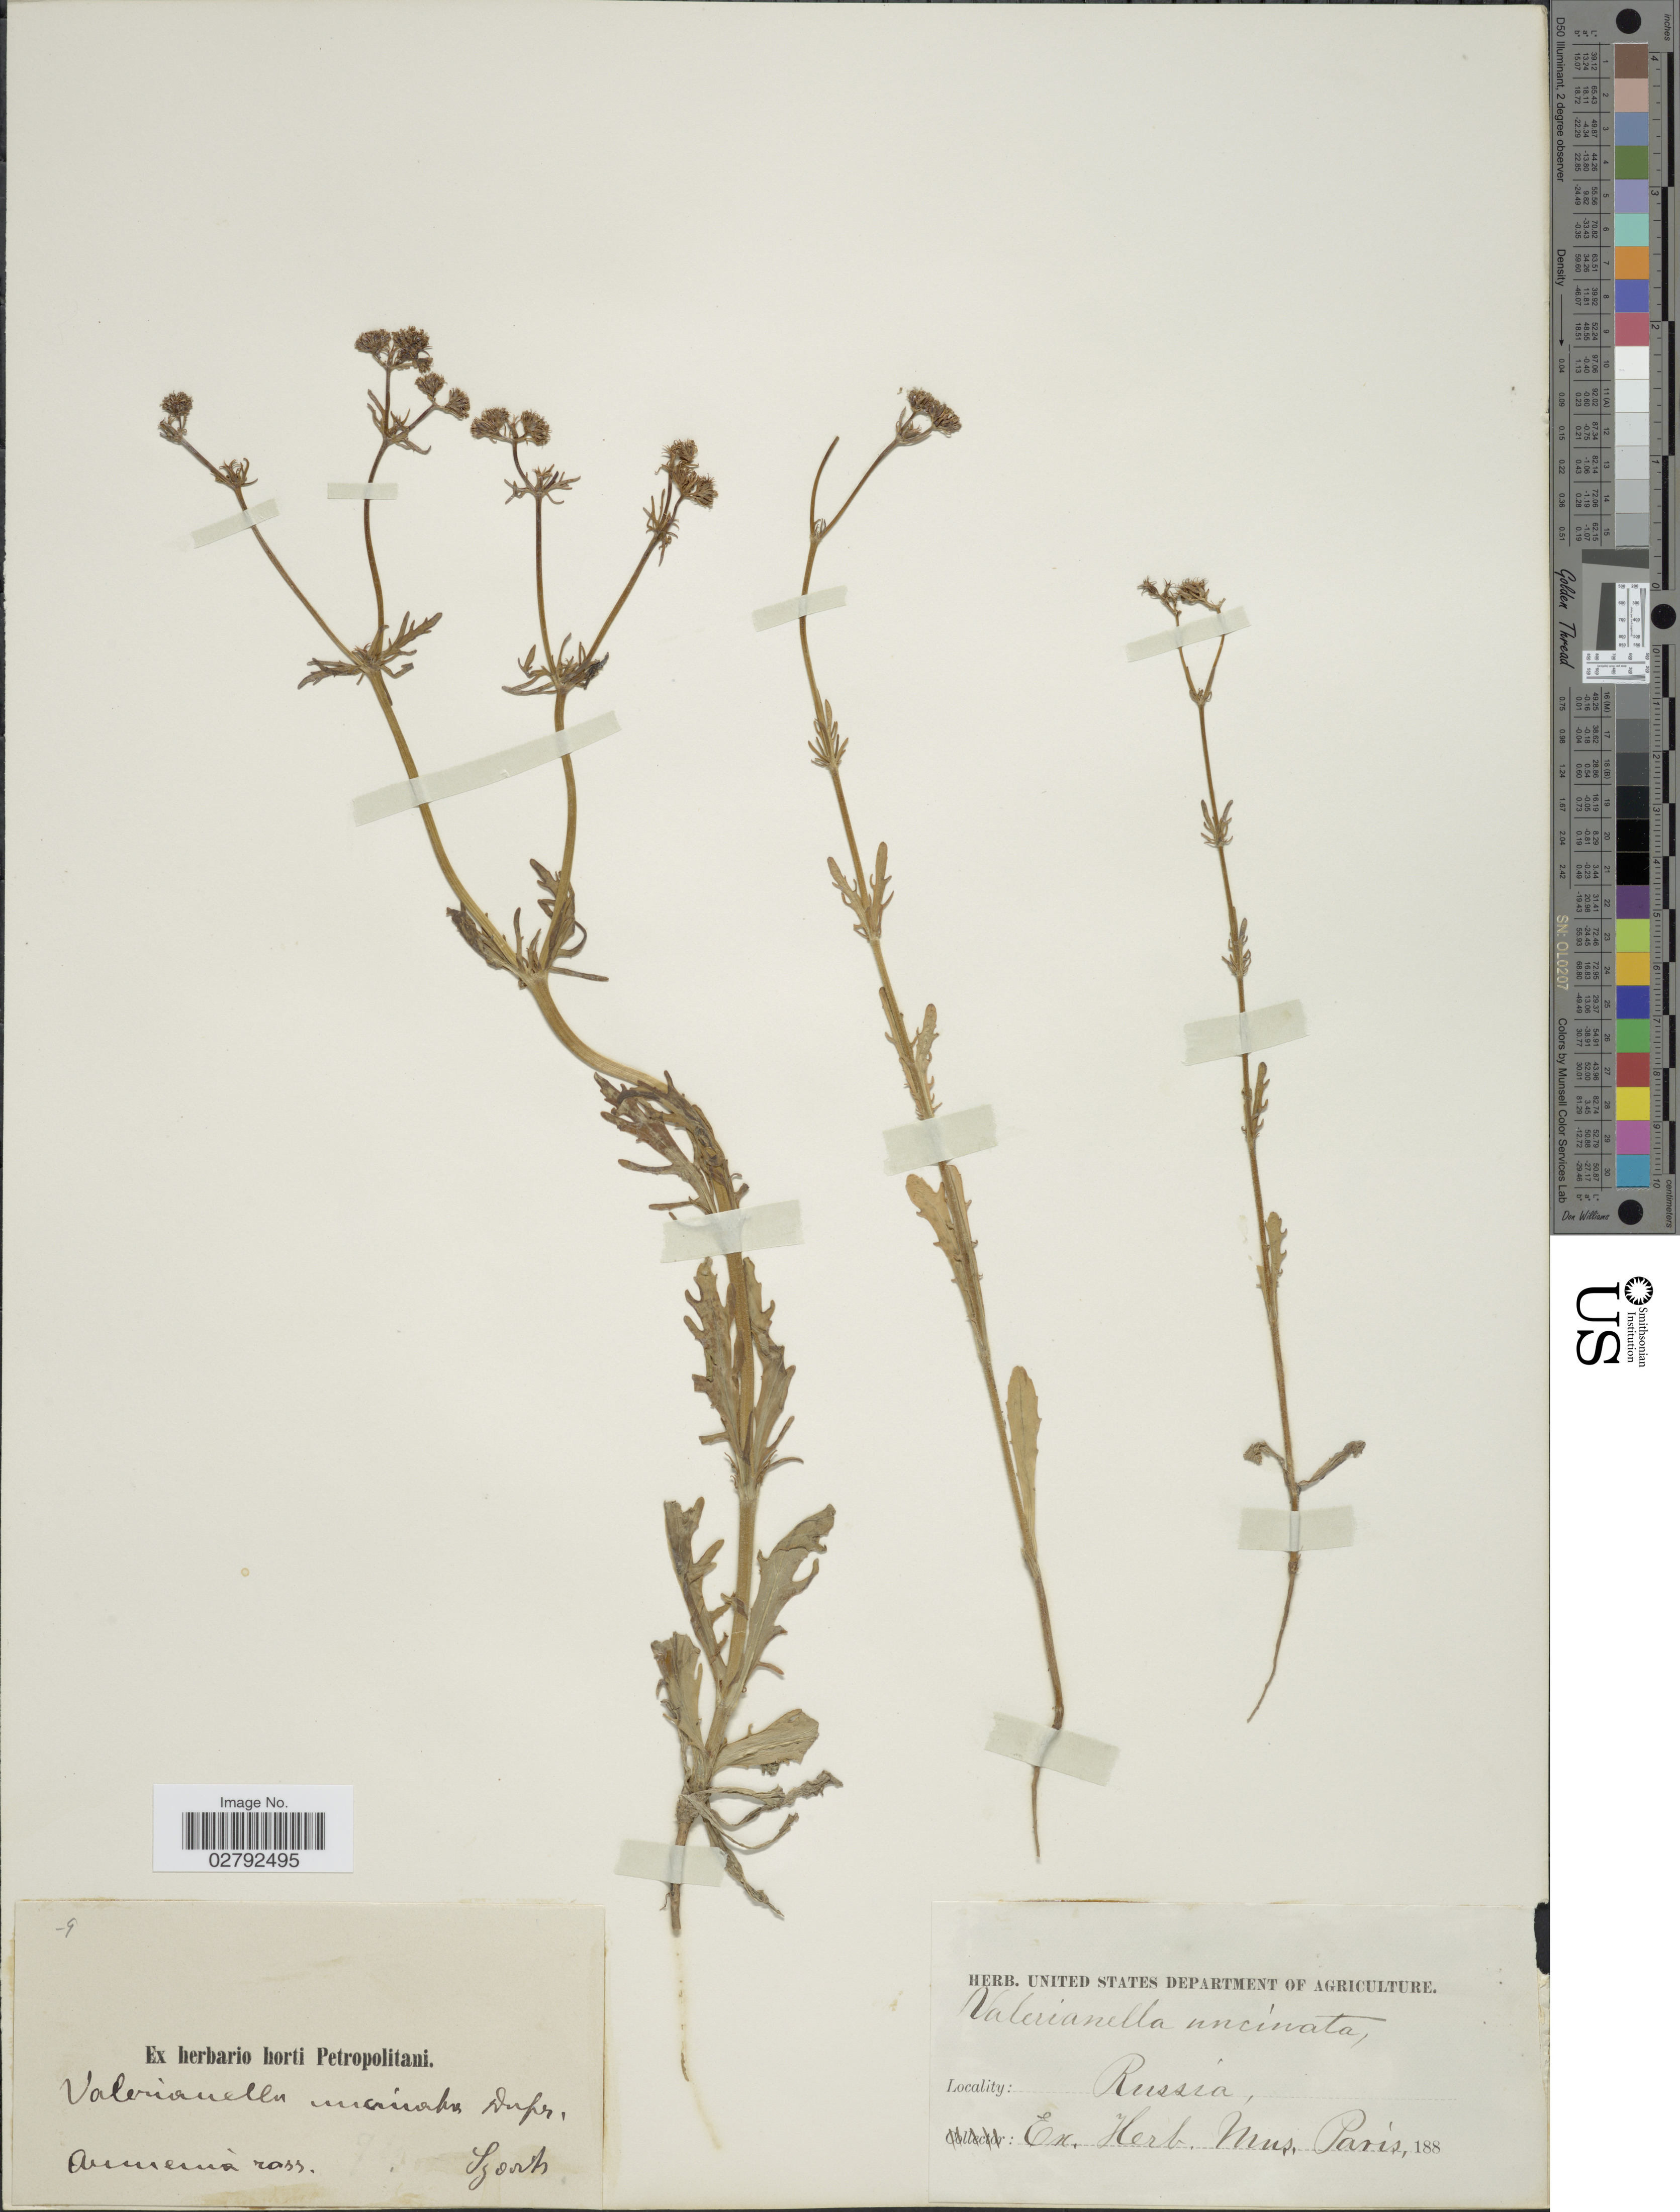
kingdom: Plantae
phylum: Tracheophyta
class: Magnoliopsida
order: Dipsacales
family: Caprifoliaceae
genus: Valerianella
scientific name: Valerianella uncinata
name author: (M. Bieb.) Dufr.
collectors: Szovits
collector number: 9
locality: Armenia ross. Russia.